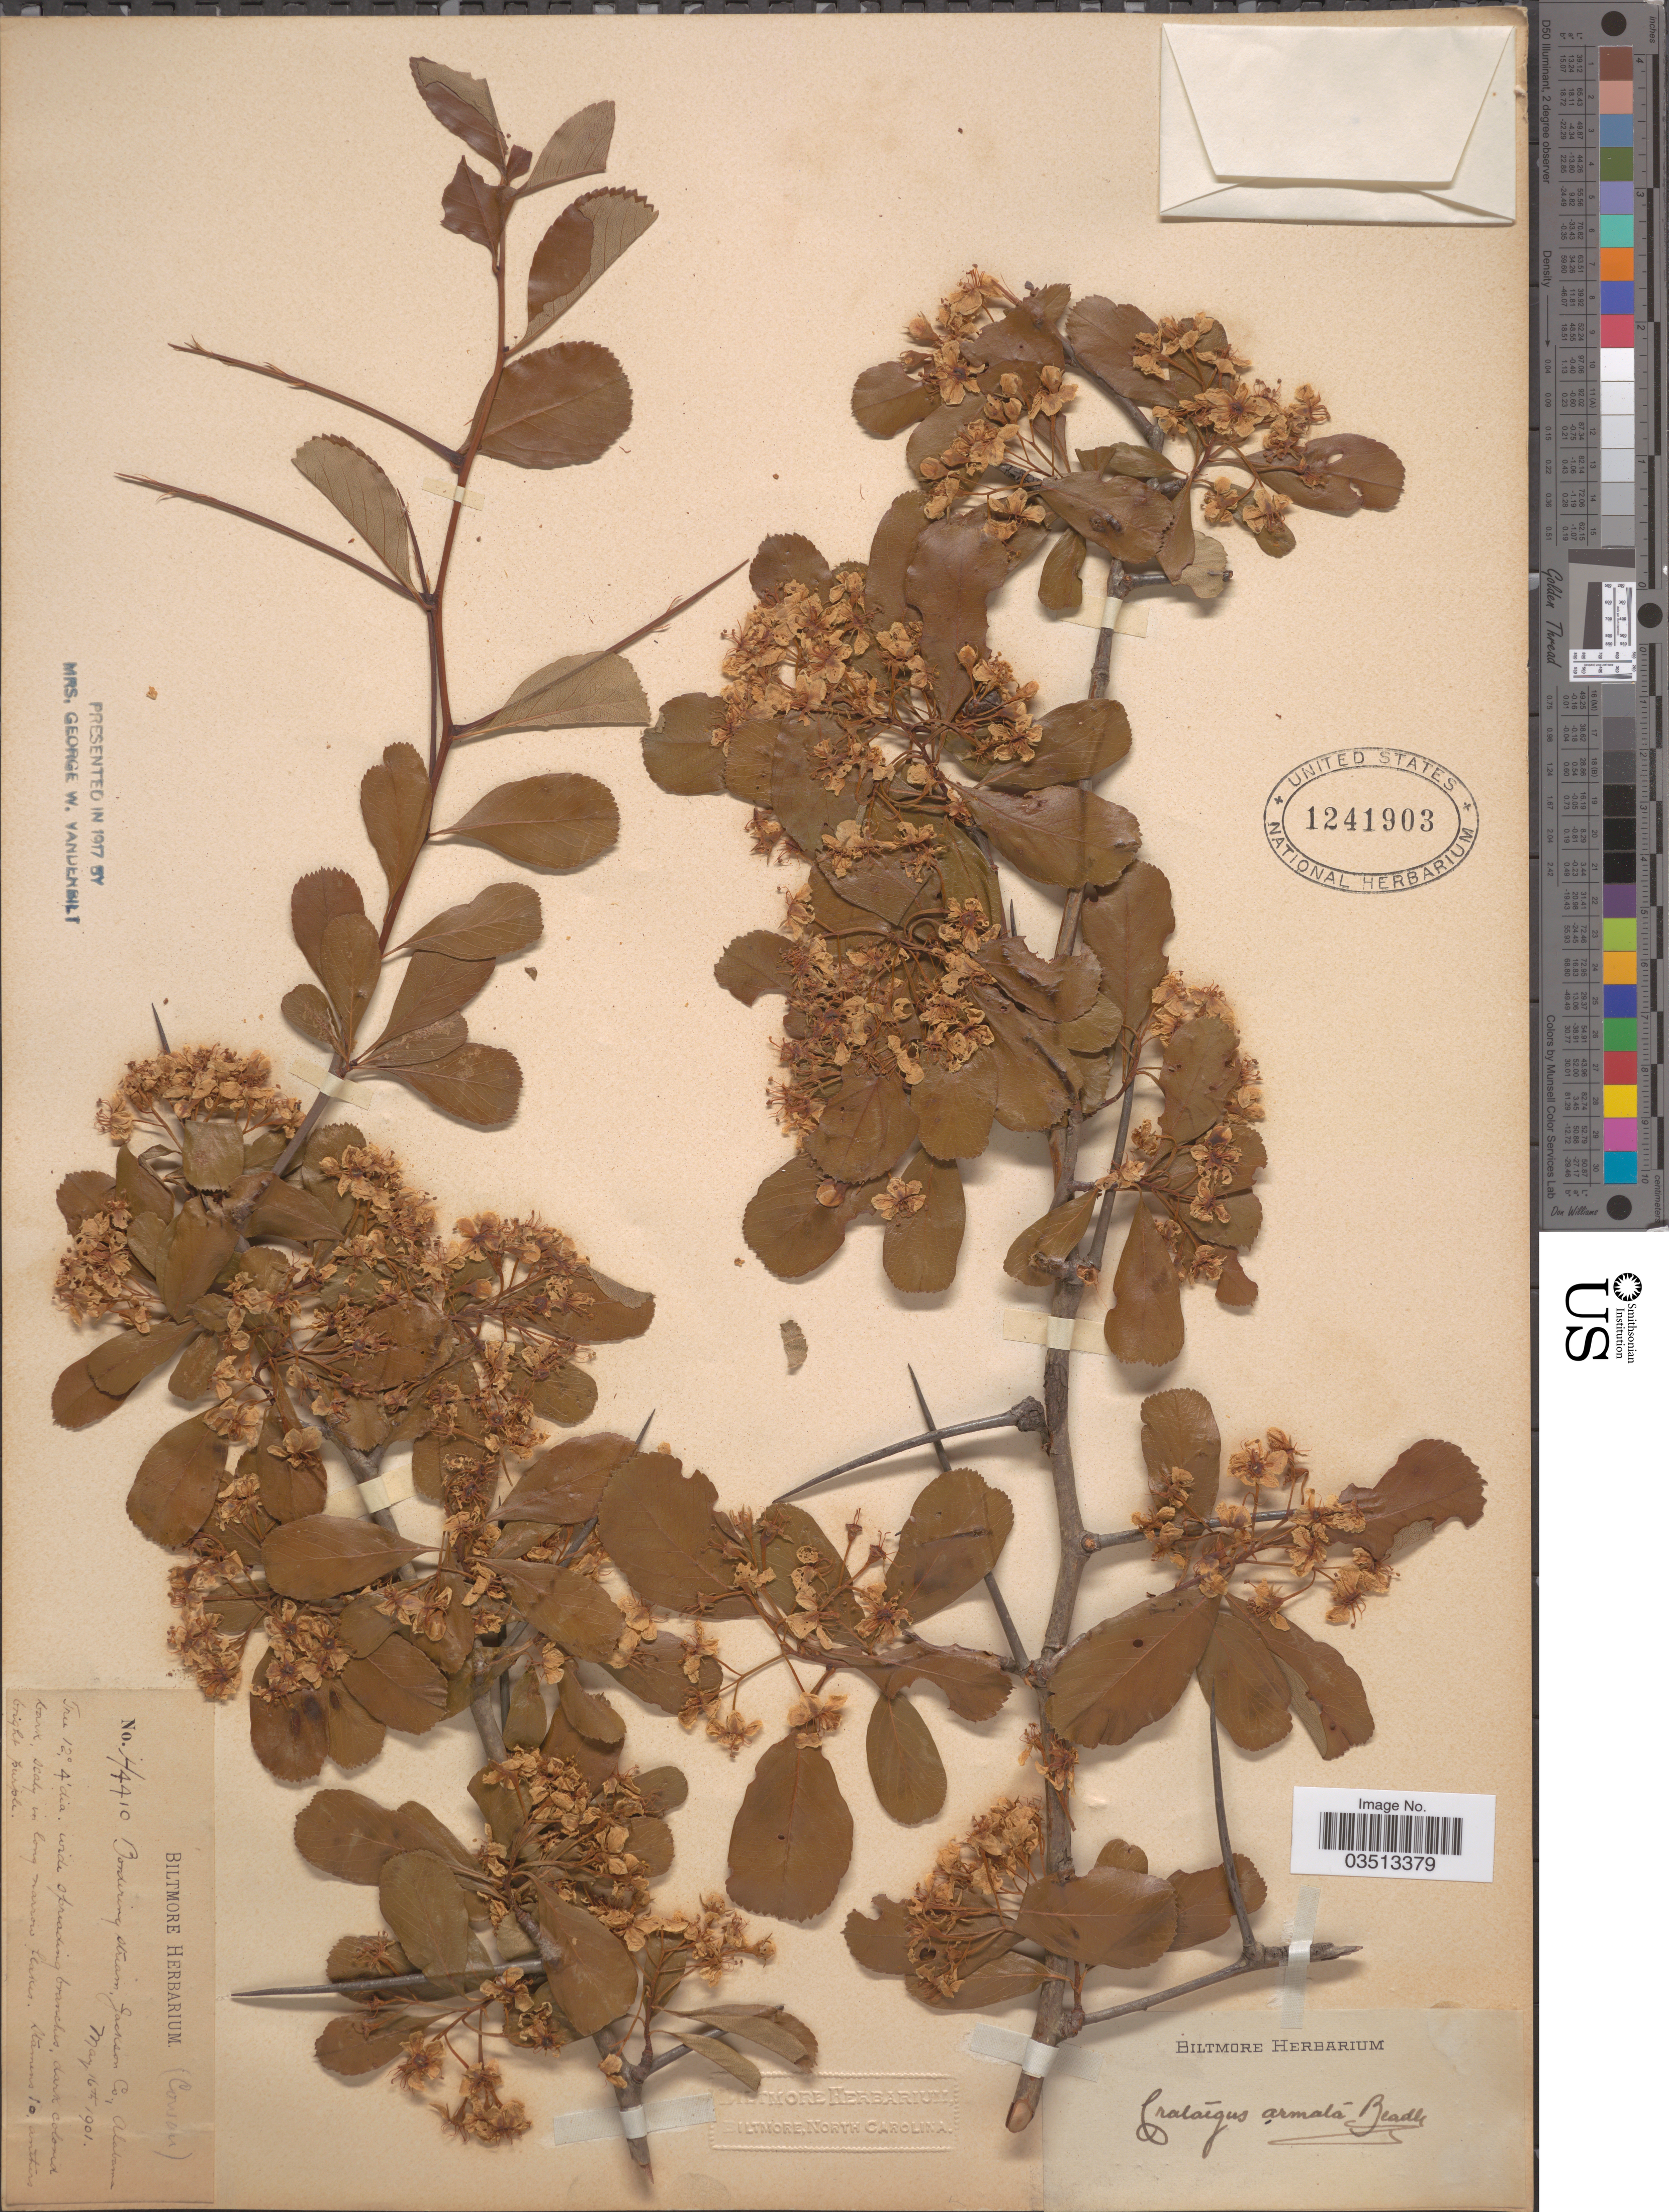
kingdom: Plantae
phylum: Tracheophyta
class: Magnoliopsida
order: Rosales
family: Rosaceae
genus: Crataegus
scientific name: Crataegus armata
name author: Beadle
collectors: ex herb. Biltmore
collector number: H4410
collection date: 1901-05-16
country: United States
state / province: Alabama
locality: Bordering stream, Jackson Co.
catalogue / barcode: US 1241903